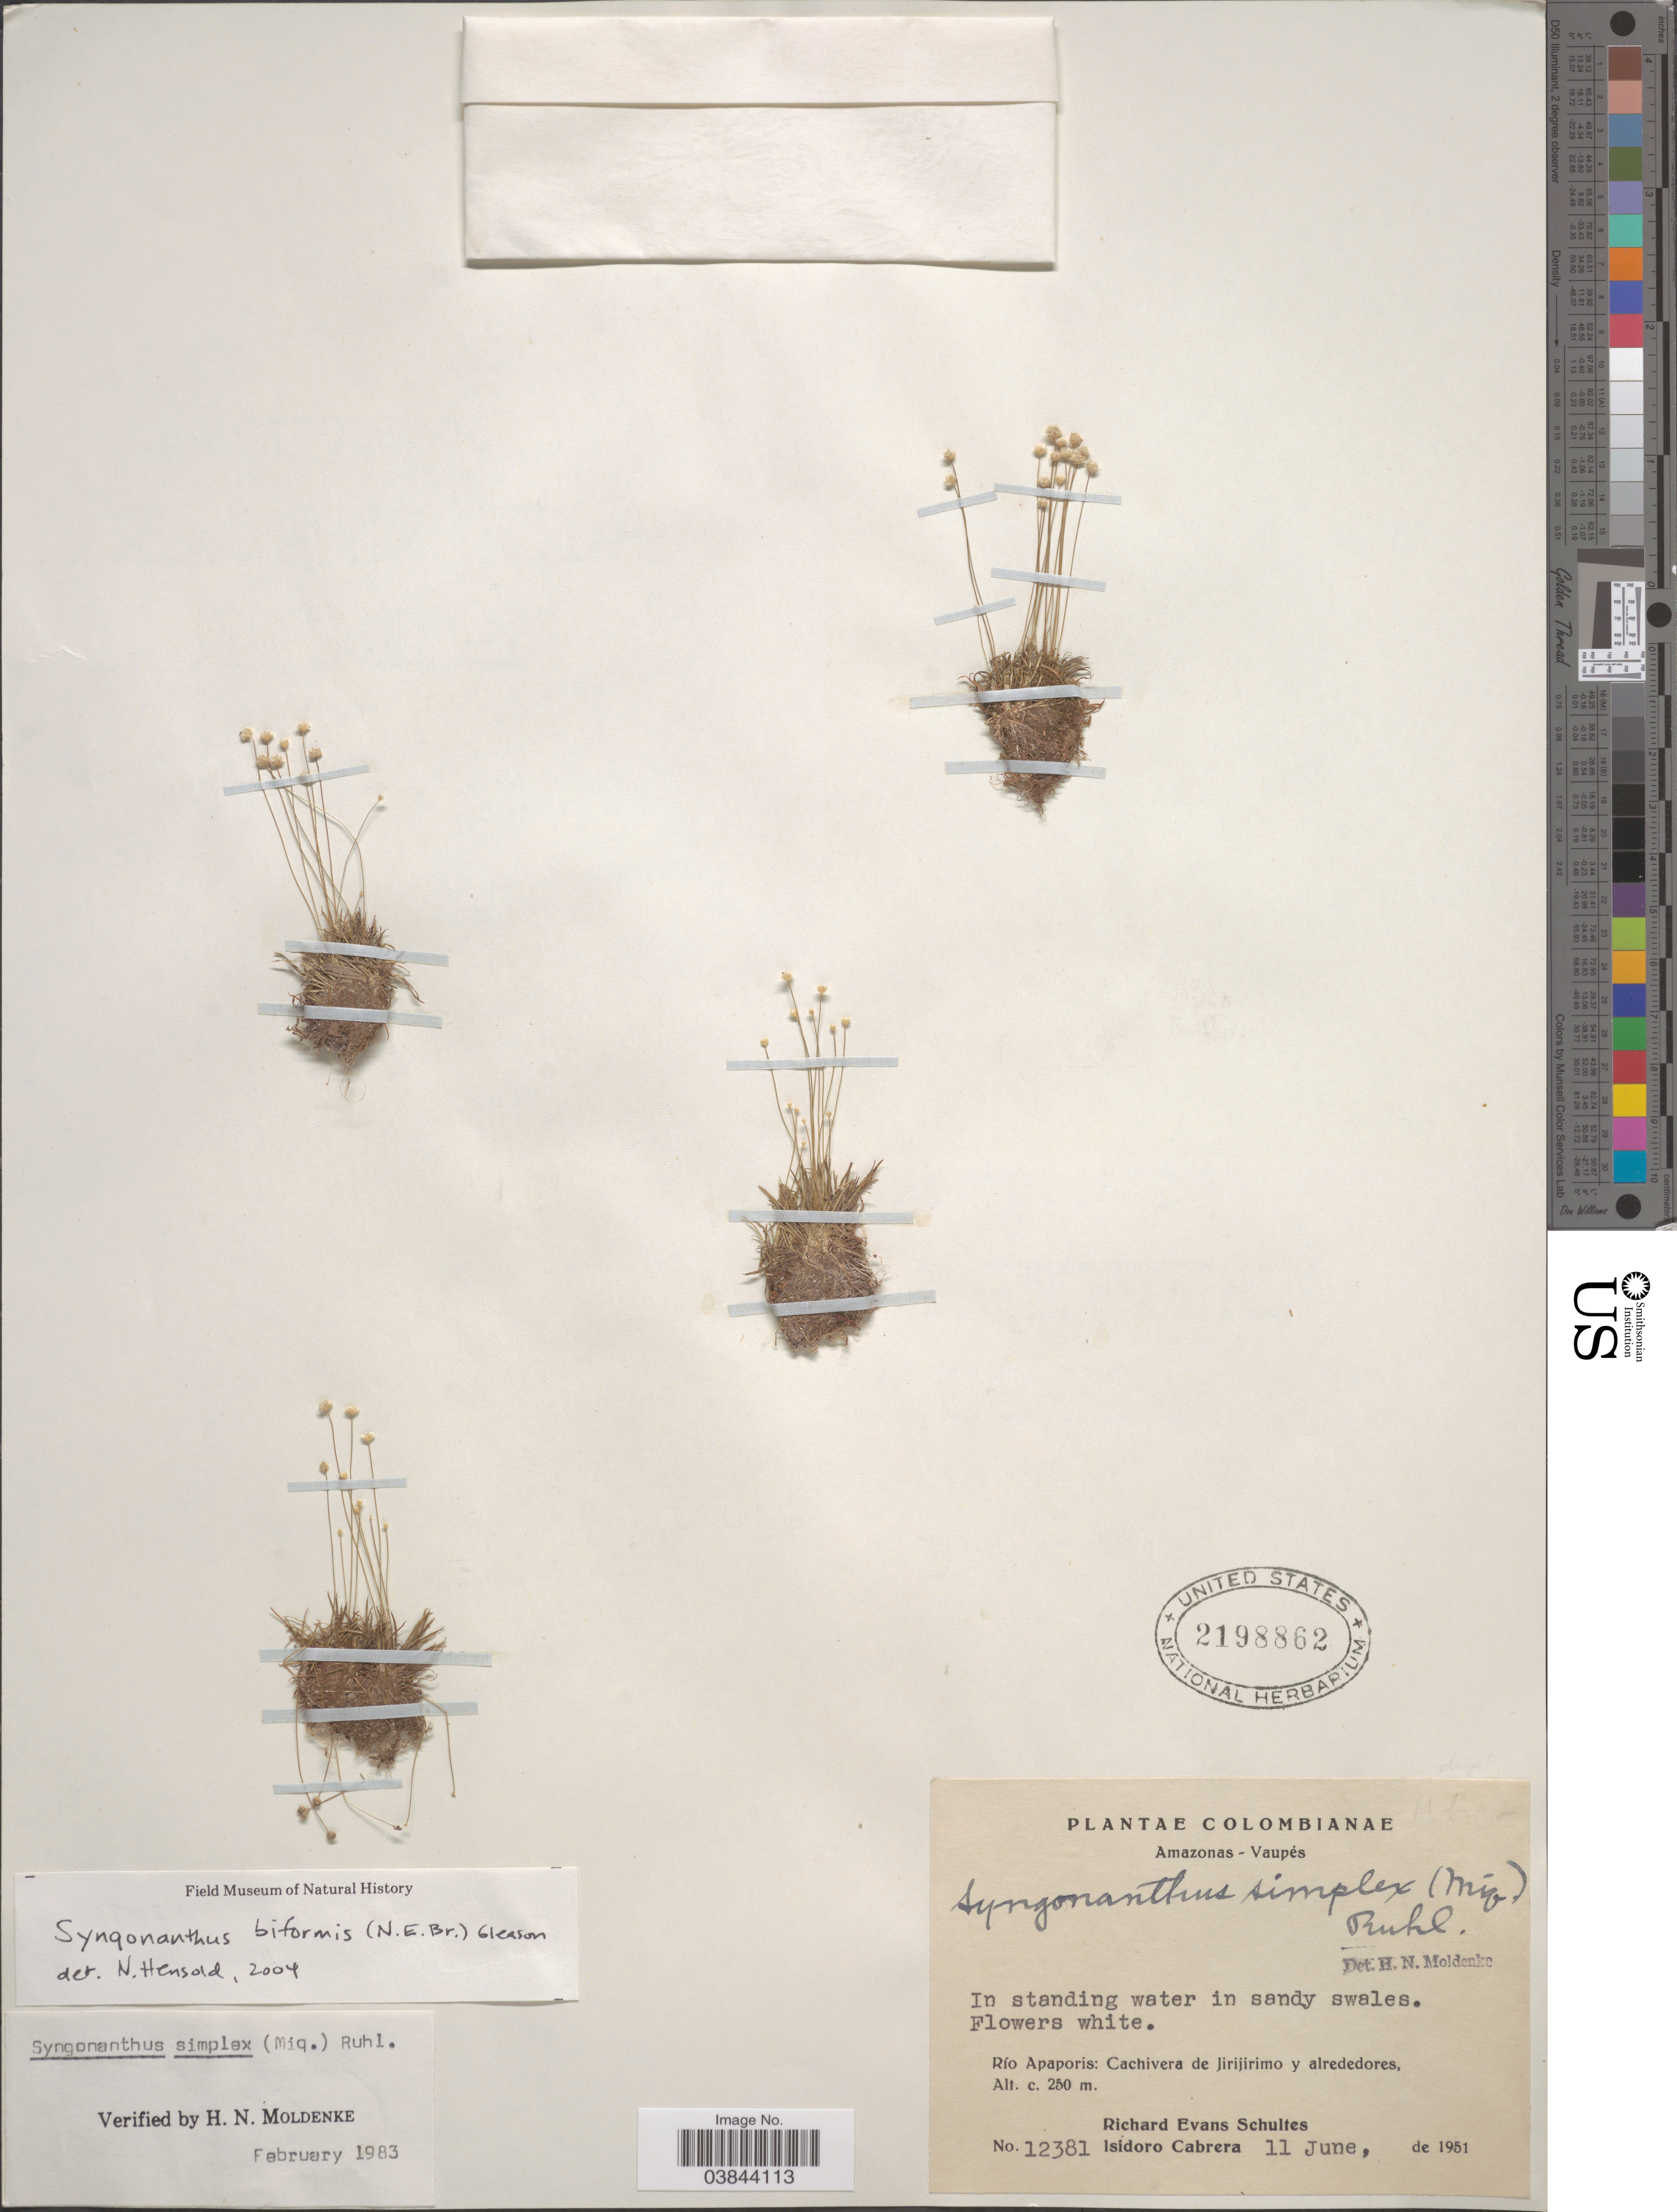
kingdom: Plantae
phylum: Tracheophyta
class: Liliopsida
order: Poales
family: Eriocaulaceae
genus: Syngonanthus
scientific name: Syngonanthus biformis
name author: (N.E. Br.) Gleason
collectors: R. E. Schultes & I. Cabrera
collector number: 12381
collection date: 1951-06-11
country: Colombia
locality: Amazonas - Vaupés. Río Apaporis: Cachivera de Jirijirimo y alrededores.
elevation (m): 250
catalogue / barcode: US 2198862